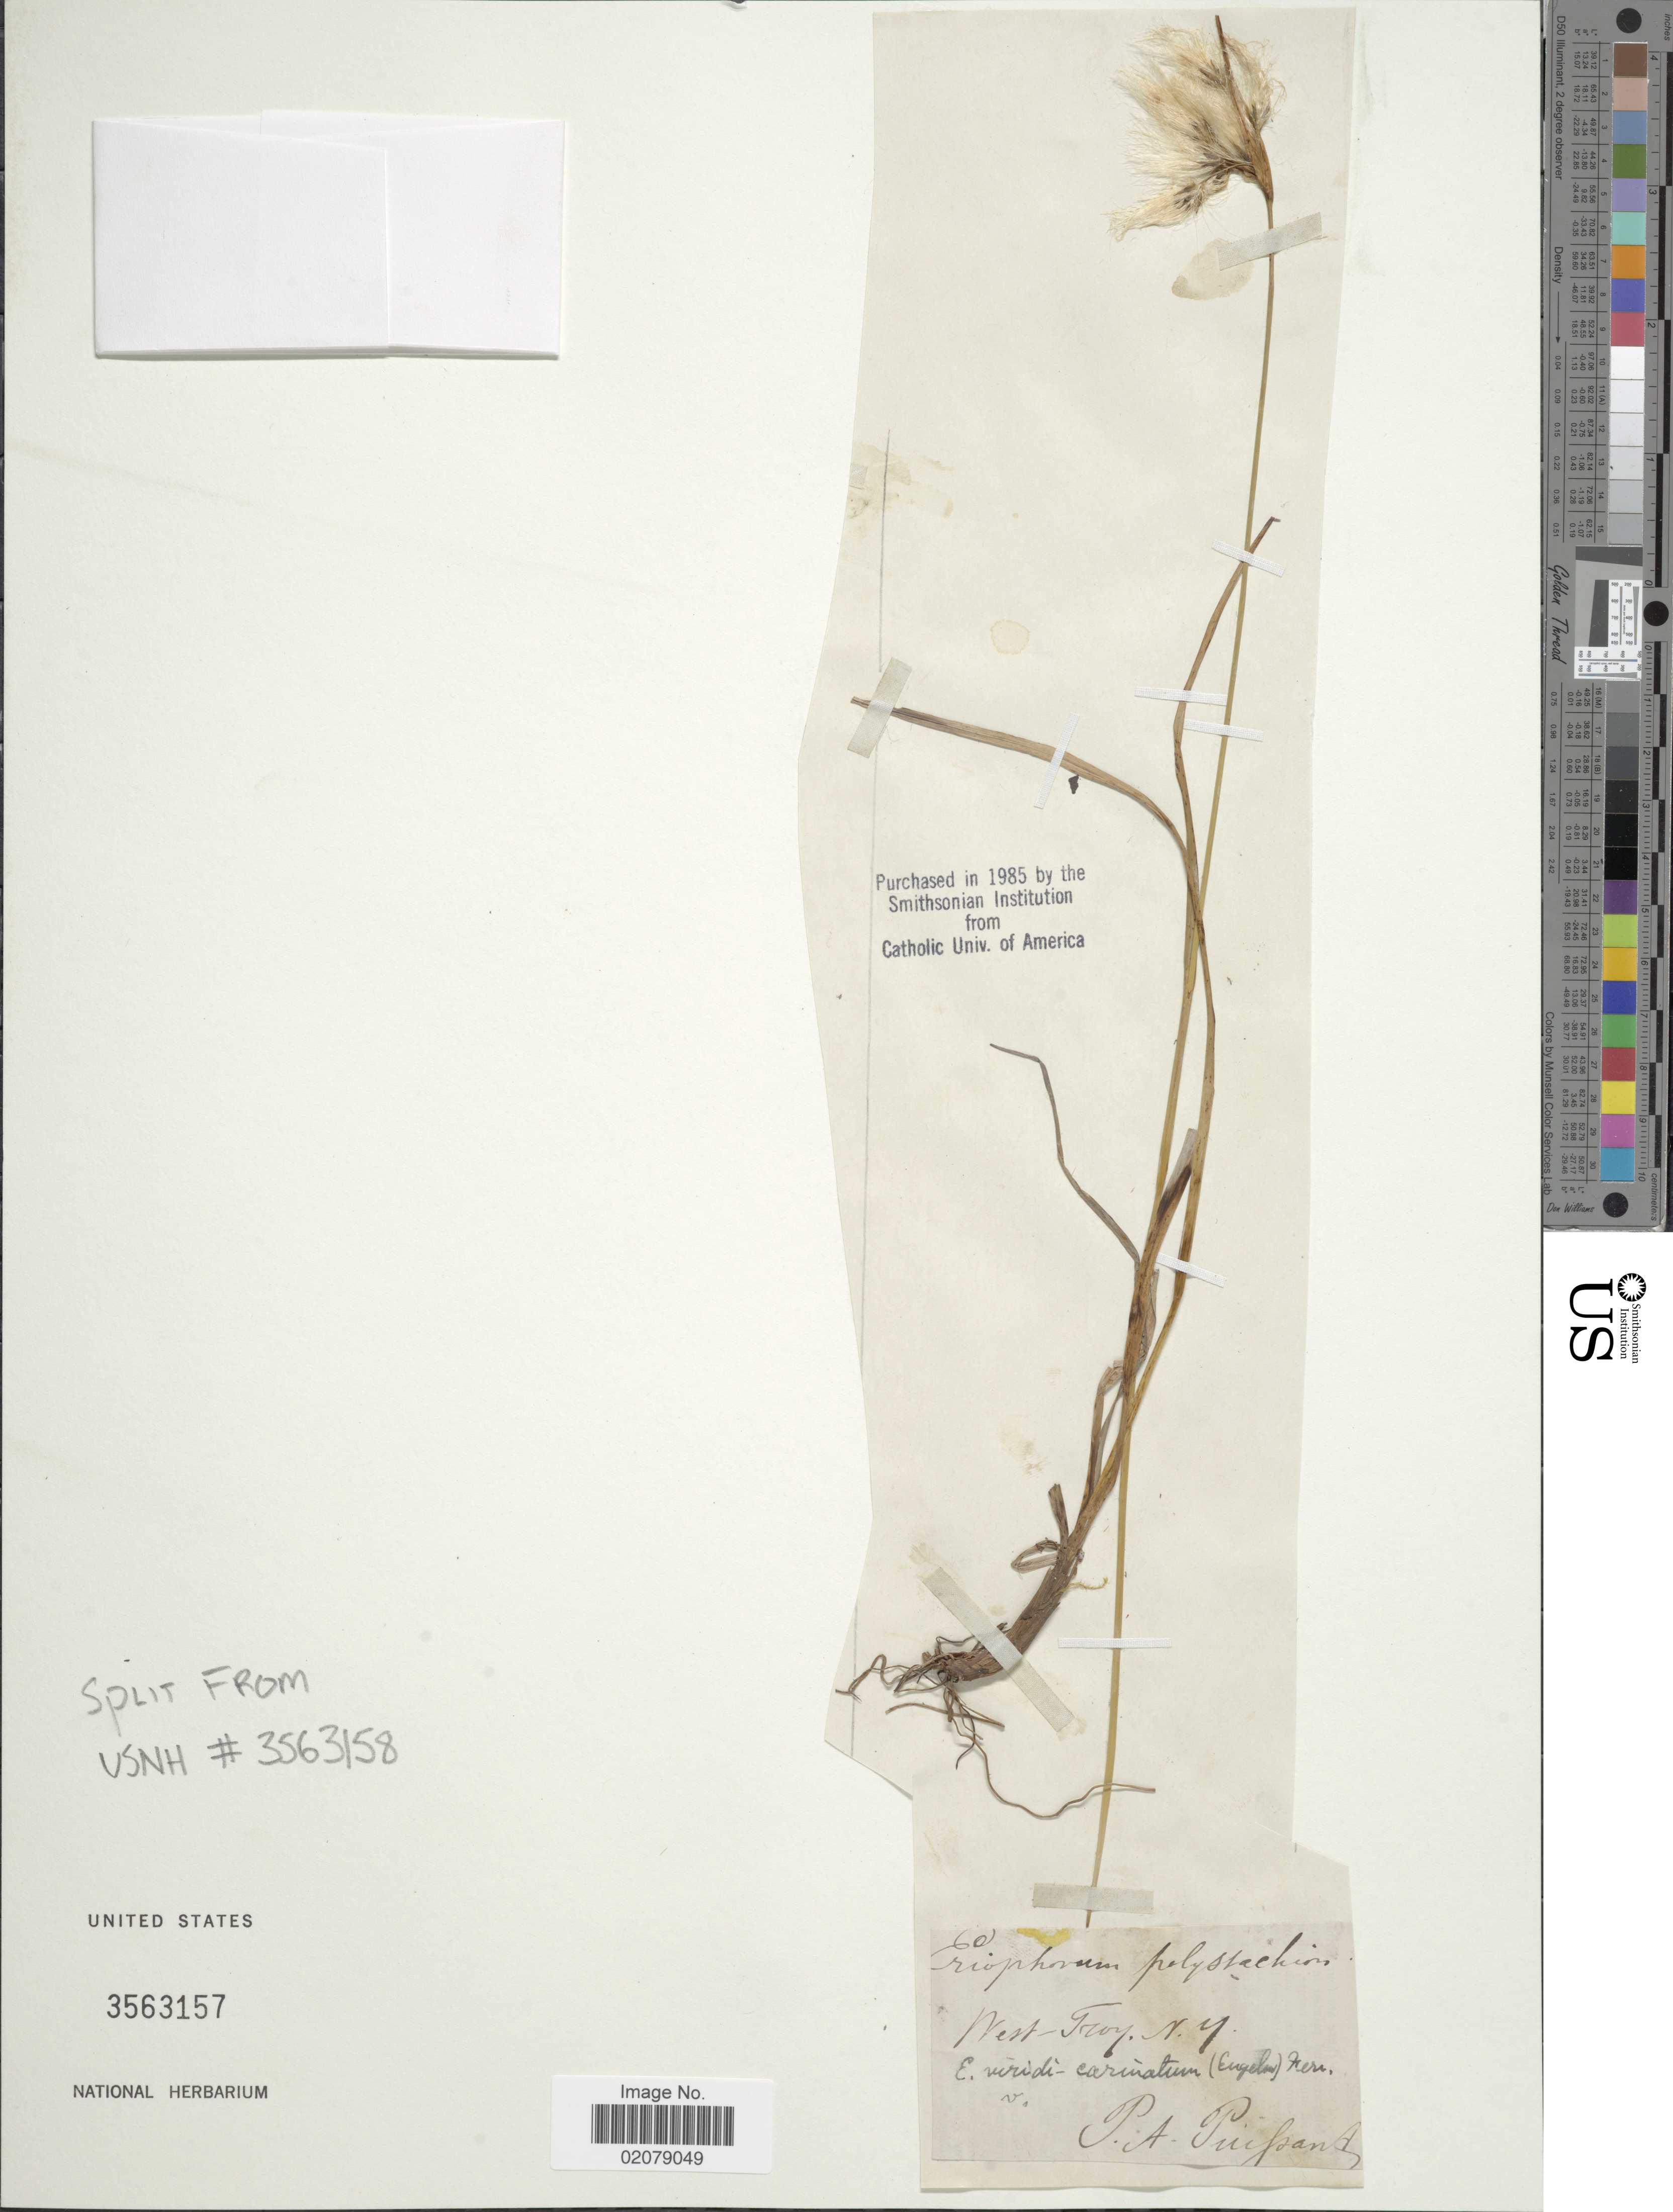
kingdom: Plantae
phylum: Tracheophyta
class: Liliopsida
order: Poales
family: Cyperaceae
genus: Eriophorum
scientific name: Eriophorum viridicarinatum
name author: (Englem.) Fernald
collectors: P. Puissant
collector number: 60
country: United States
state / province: New York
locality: West Troy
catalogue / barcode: US 3563157